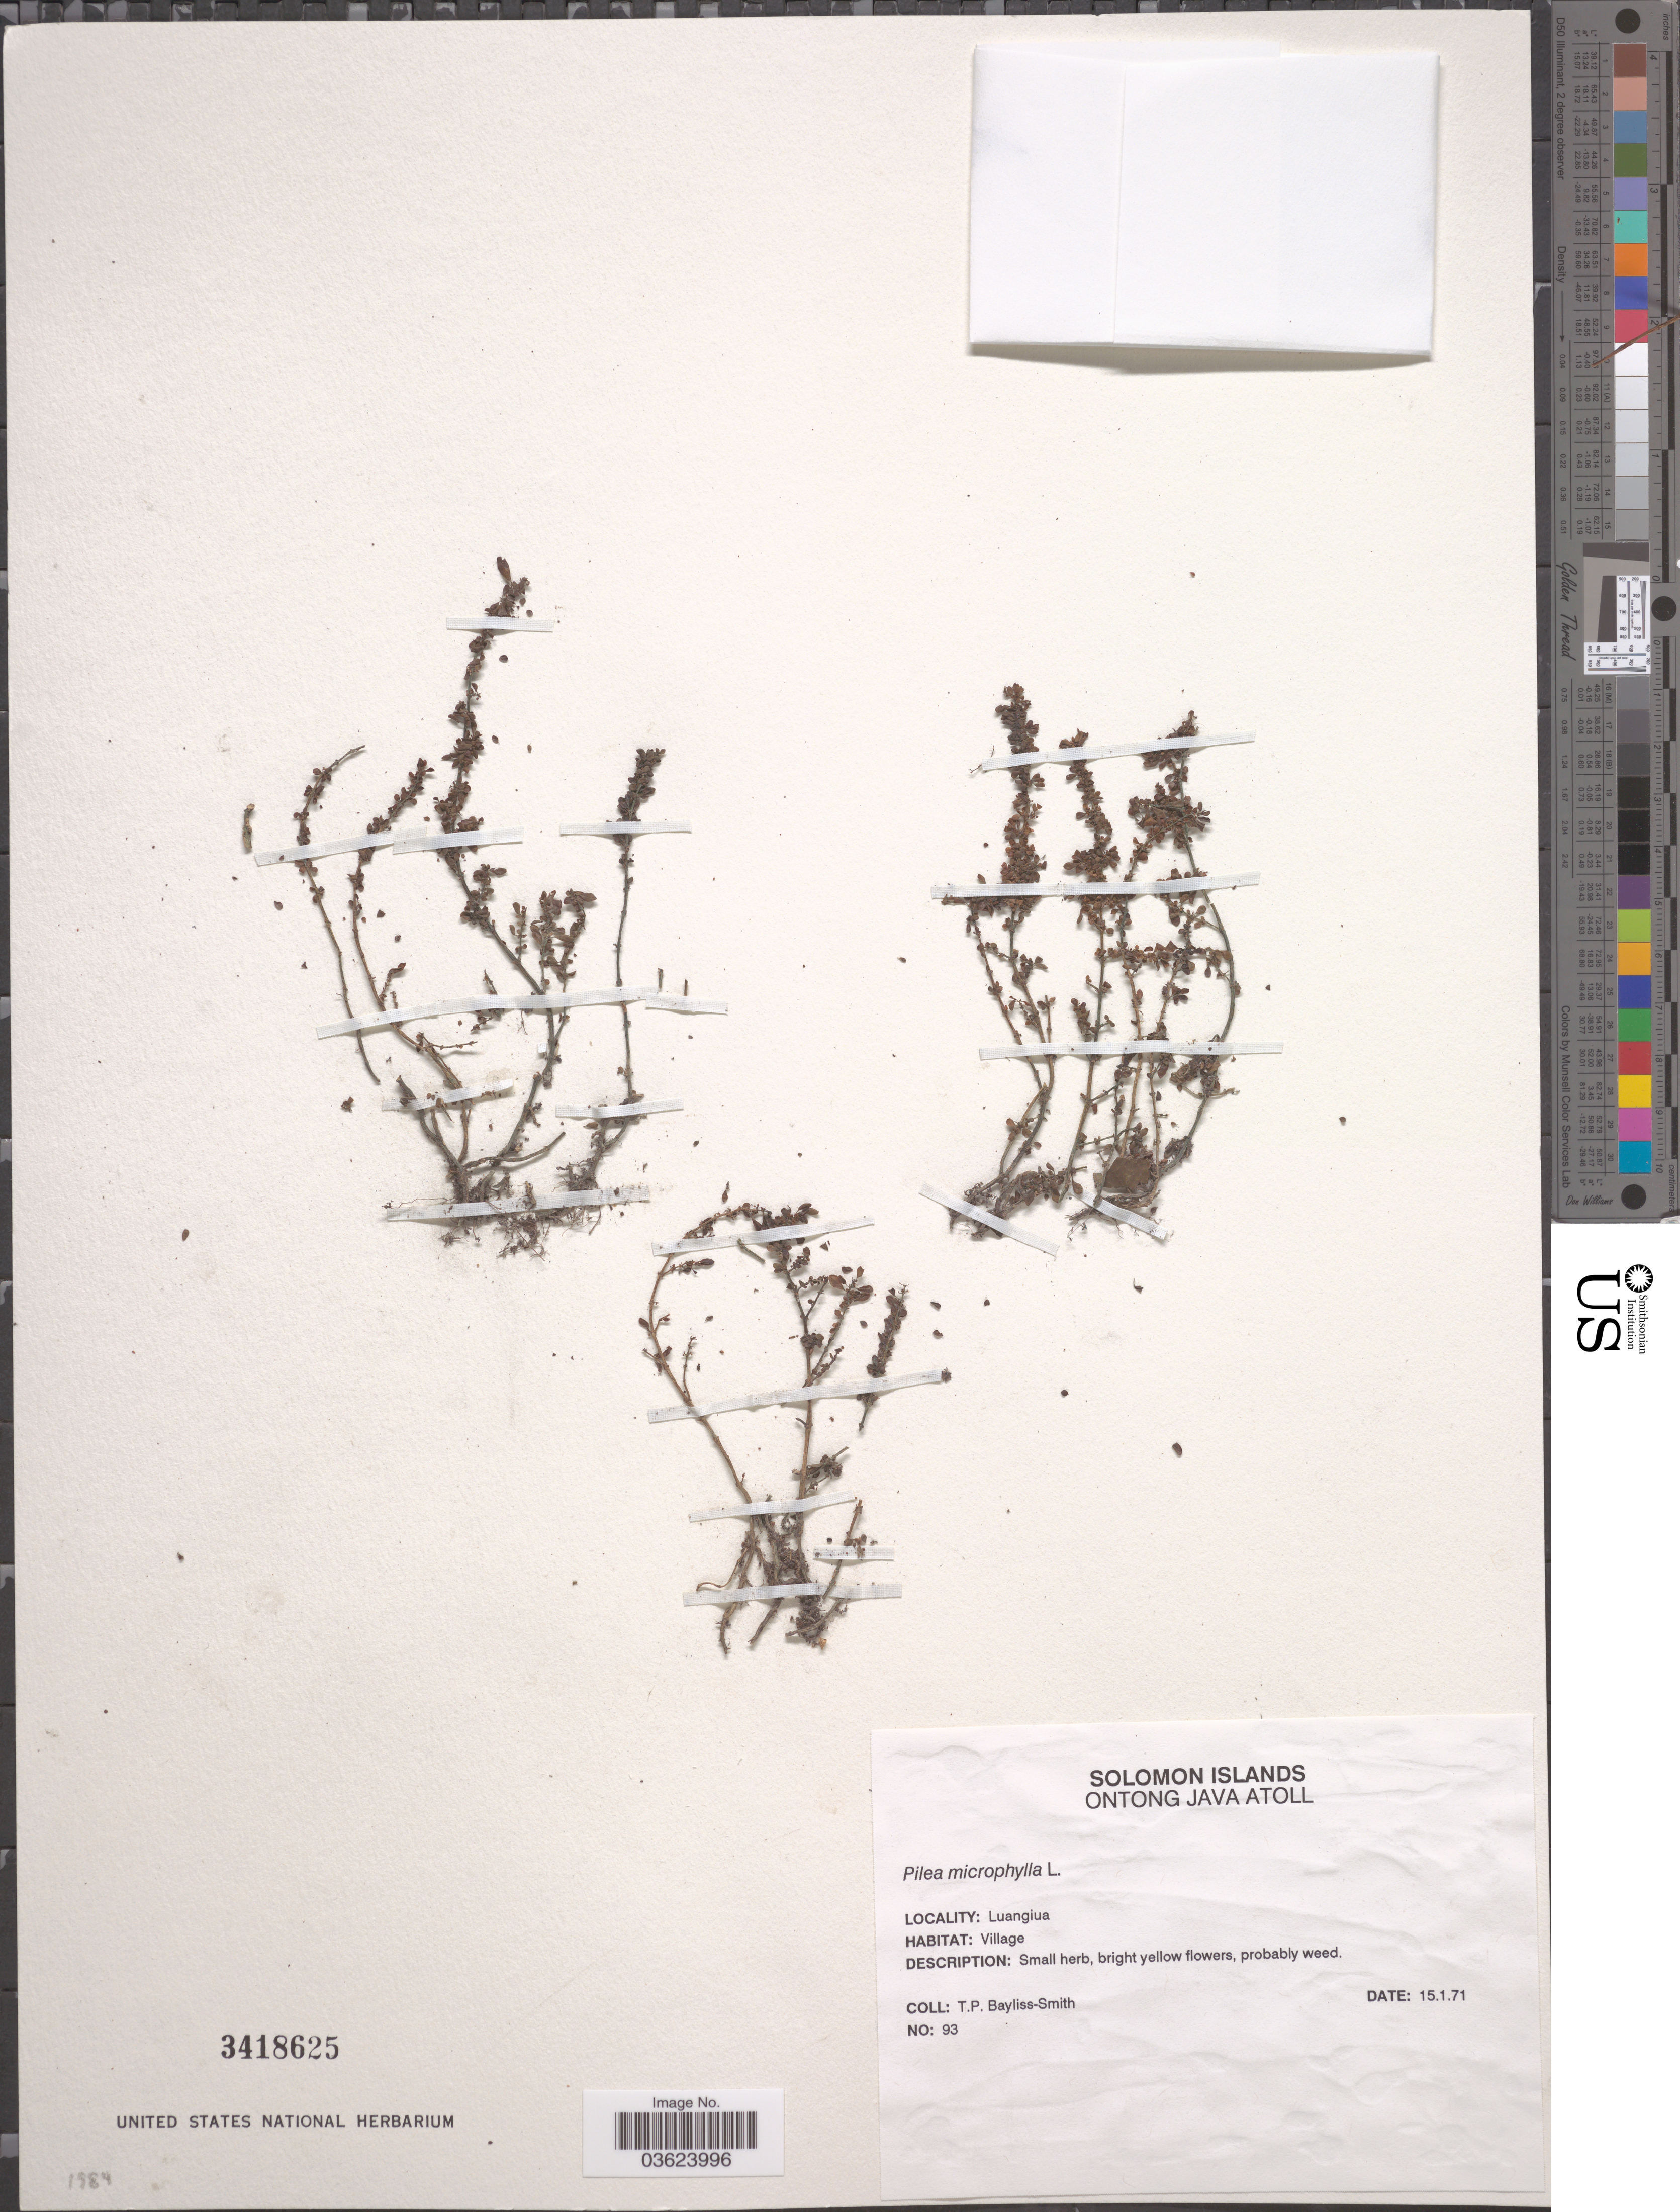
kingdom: Plantae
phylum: Tracheophyta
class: Magnoliopsida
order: Rosales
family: Urticaceae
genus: Pilea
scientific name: Pilea microphylla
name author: (L.) Liebm.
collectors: T. P. Bayliss-Smith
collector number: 93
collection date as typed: Transcribed d/m/y: 15/1/71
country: Solomon Islands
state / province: Solomon Island Outliers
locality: Ontong Java Atoll. Luangiua.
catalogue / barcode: US 3418625